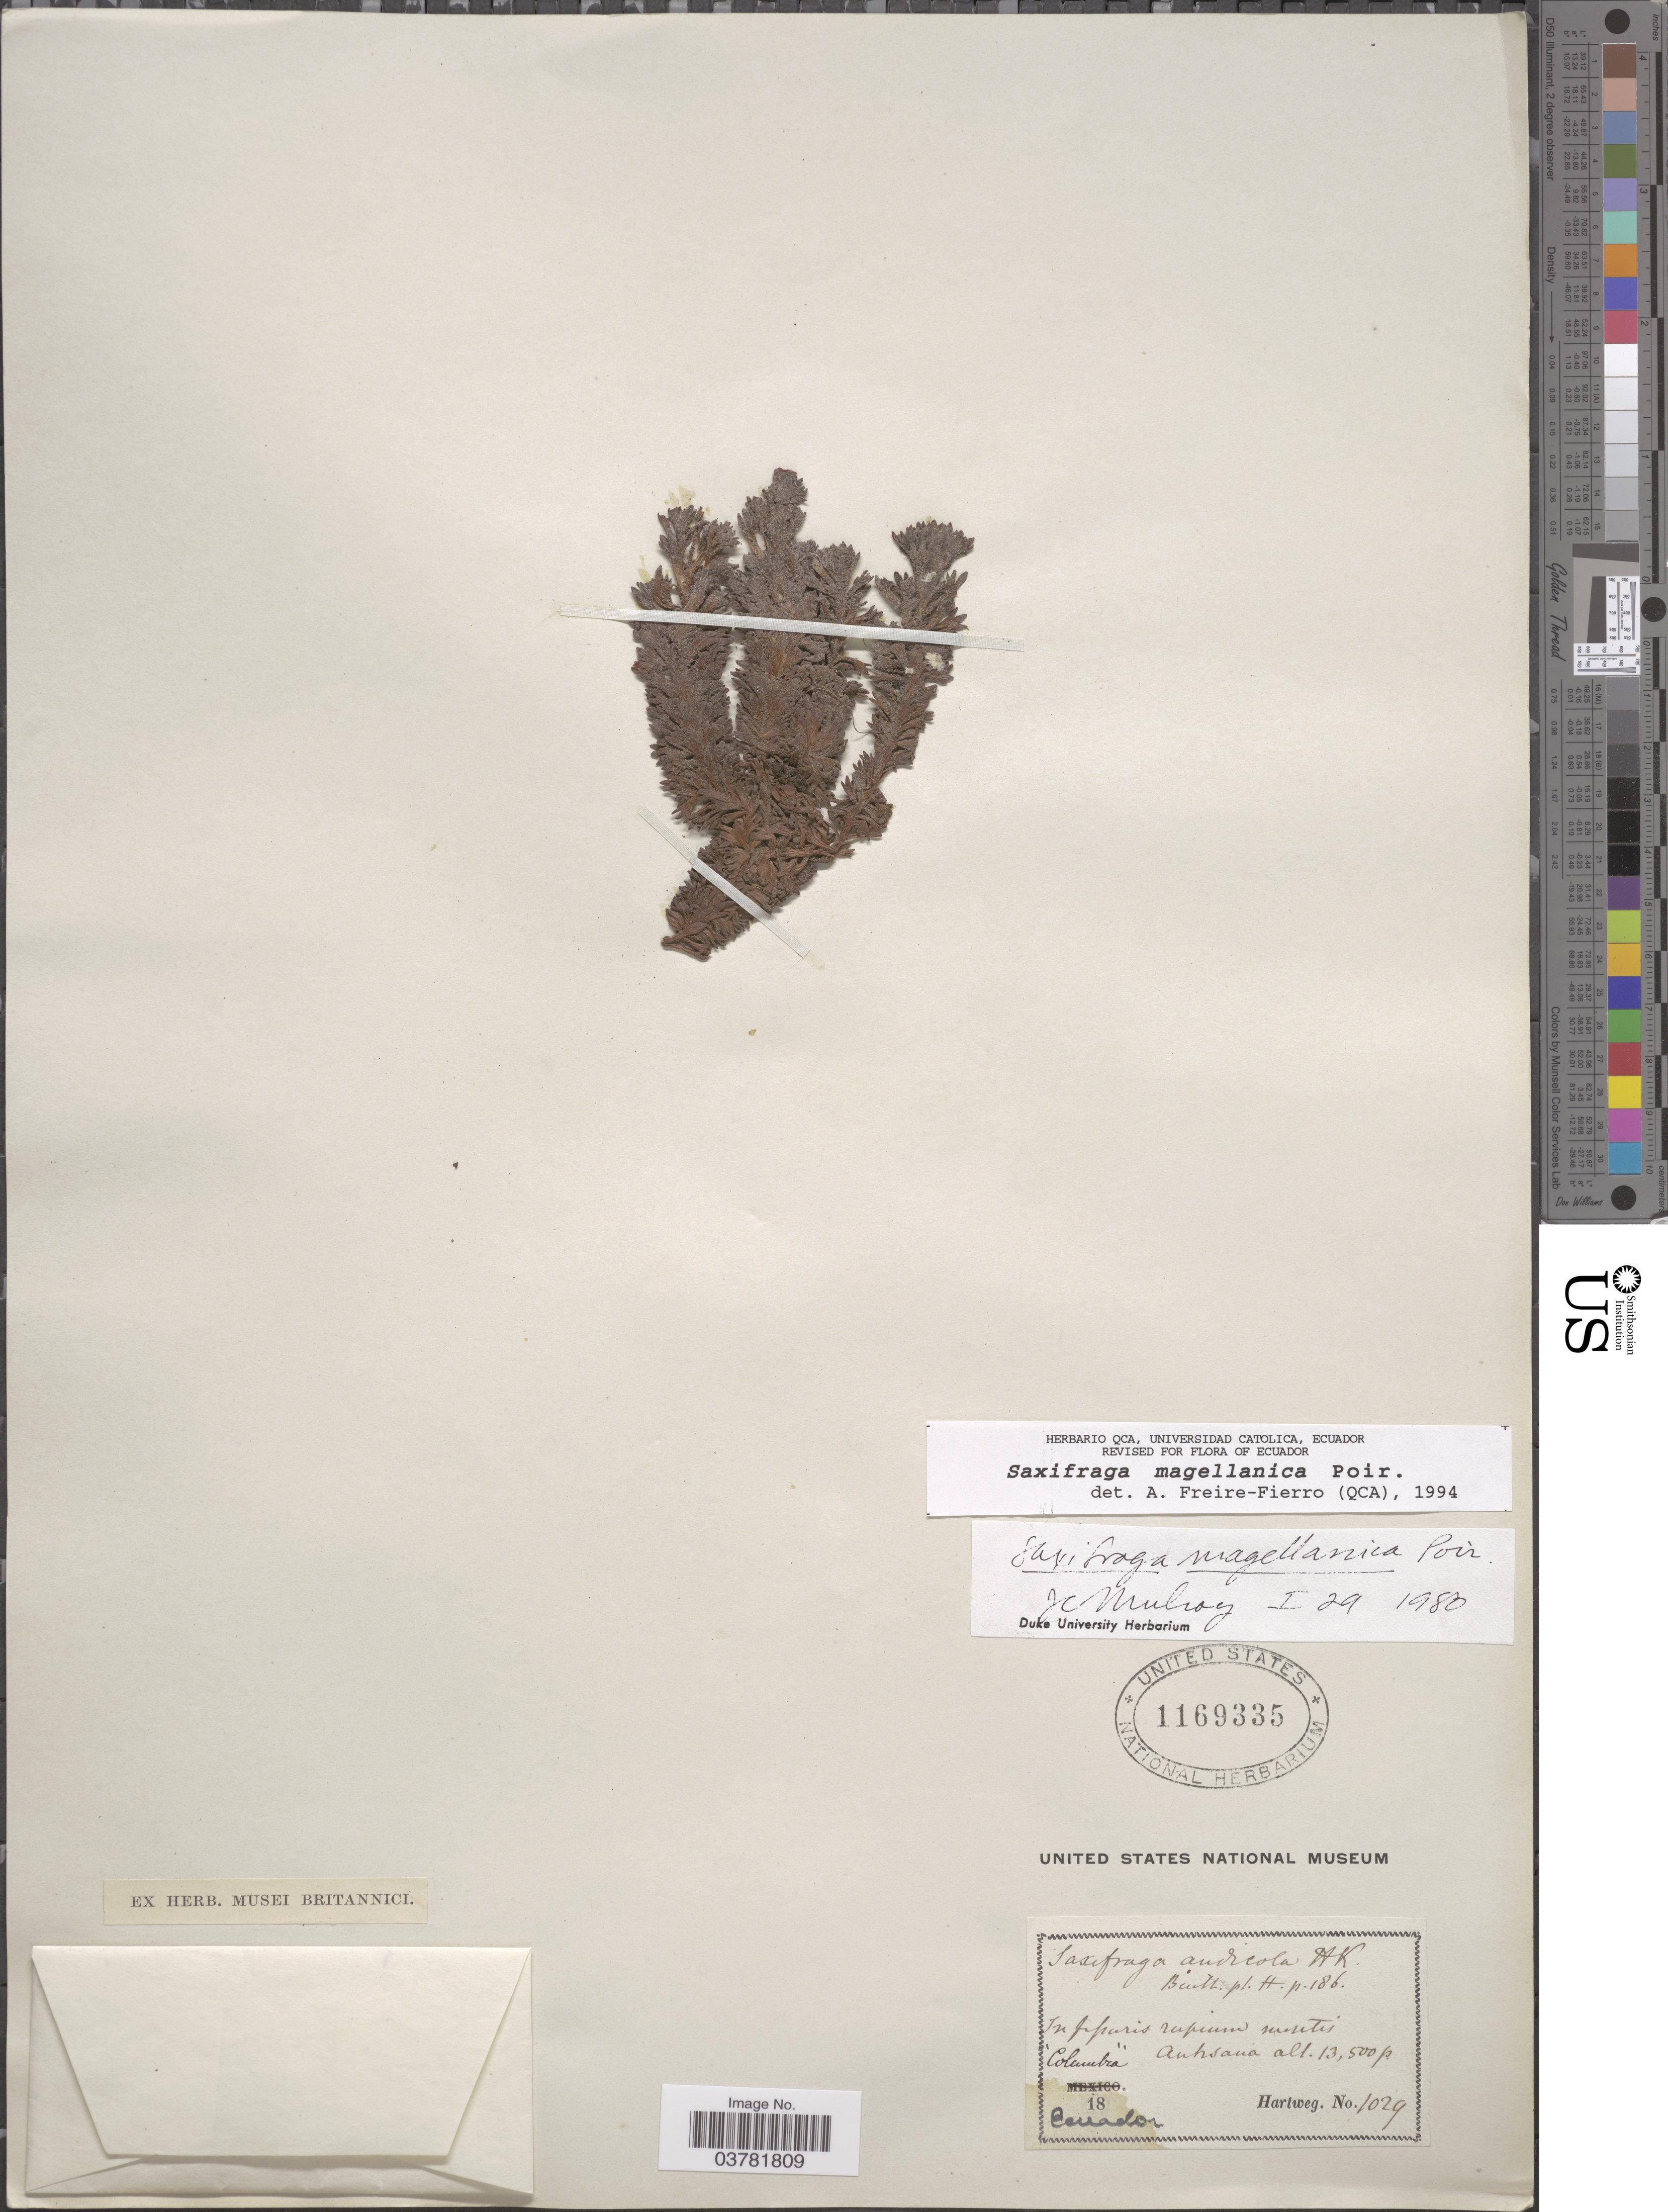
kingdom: Plantae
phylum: Tracheophyta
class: Magnoliopsida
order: Saxifragales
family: Saxifragaceae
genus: Saxifraga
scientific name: Saxifraga magellanica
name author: Poir.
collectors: Hartweg, --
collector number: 1029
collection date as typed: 18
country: Ecuador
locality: In fissuris rupium montis "Columbia" Antisana.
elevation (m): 4115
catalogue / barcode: US 1169335